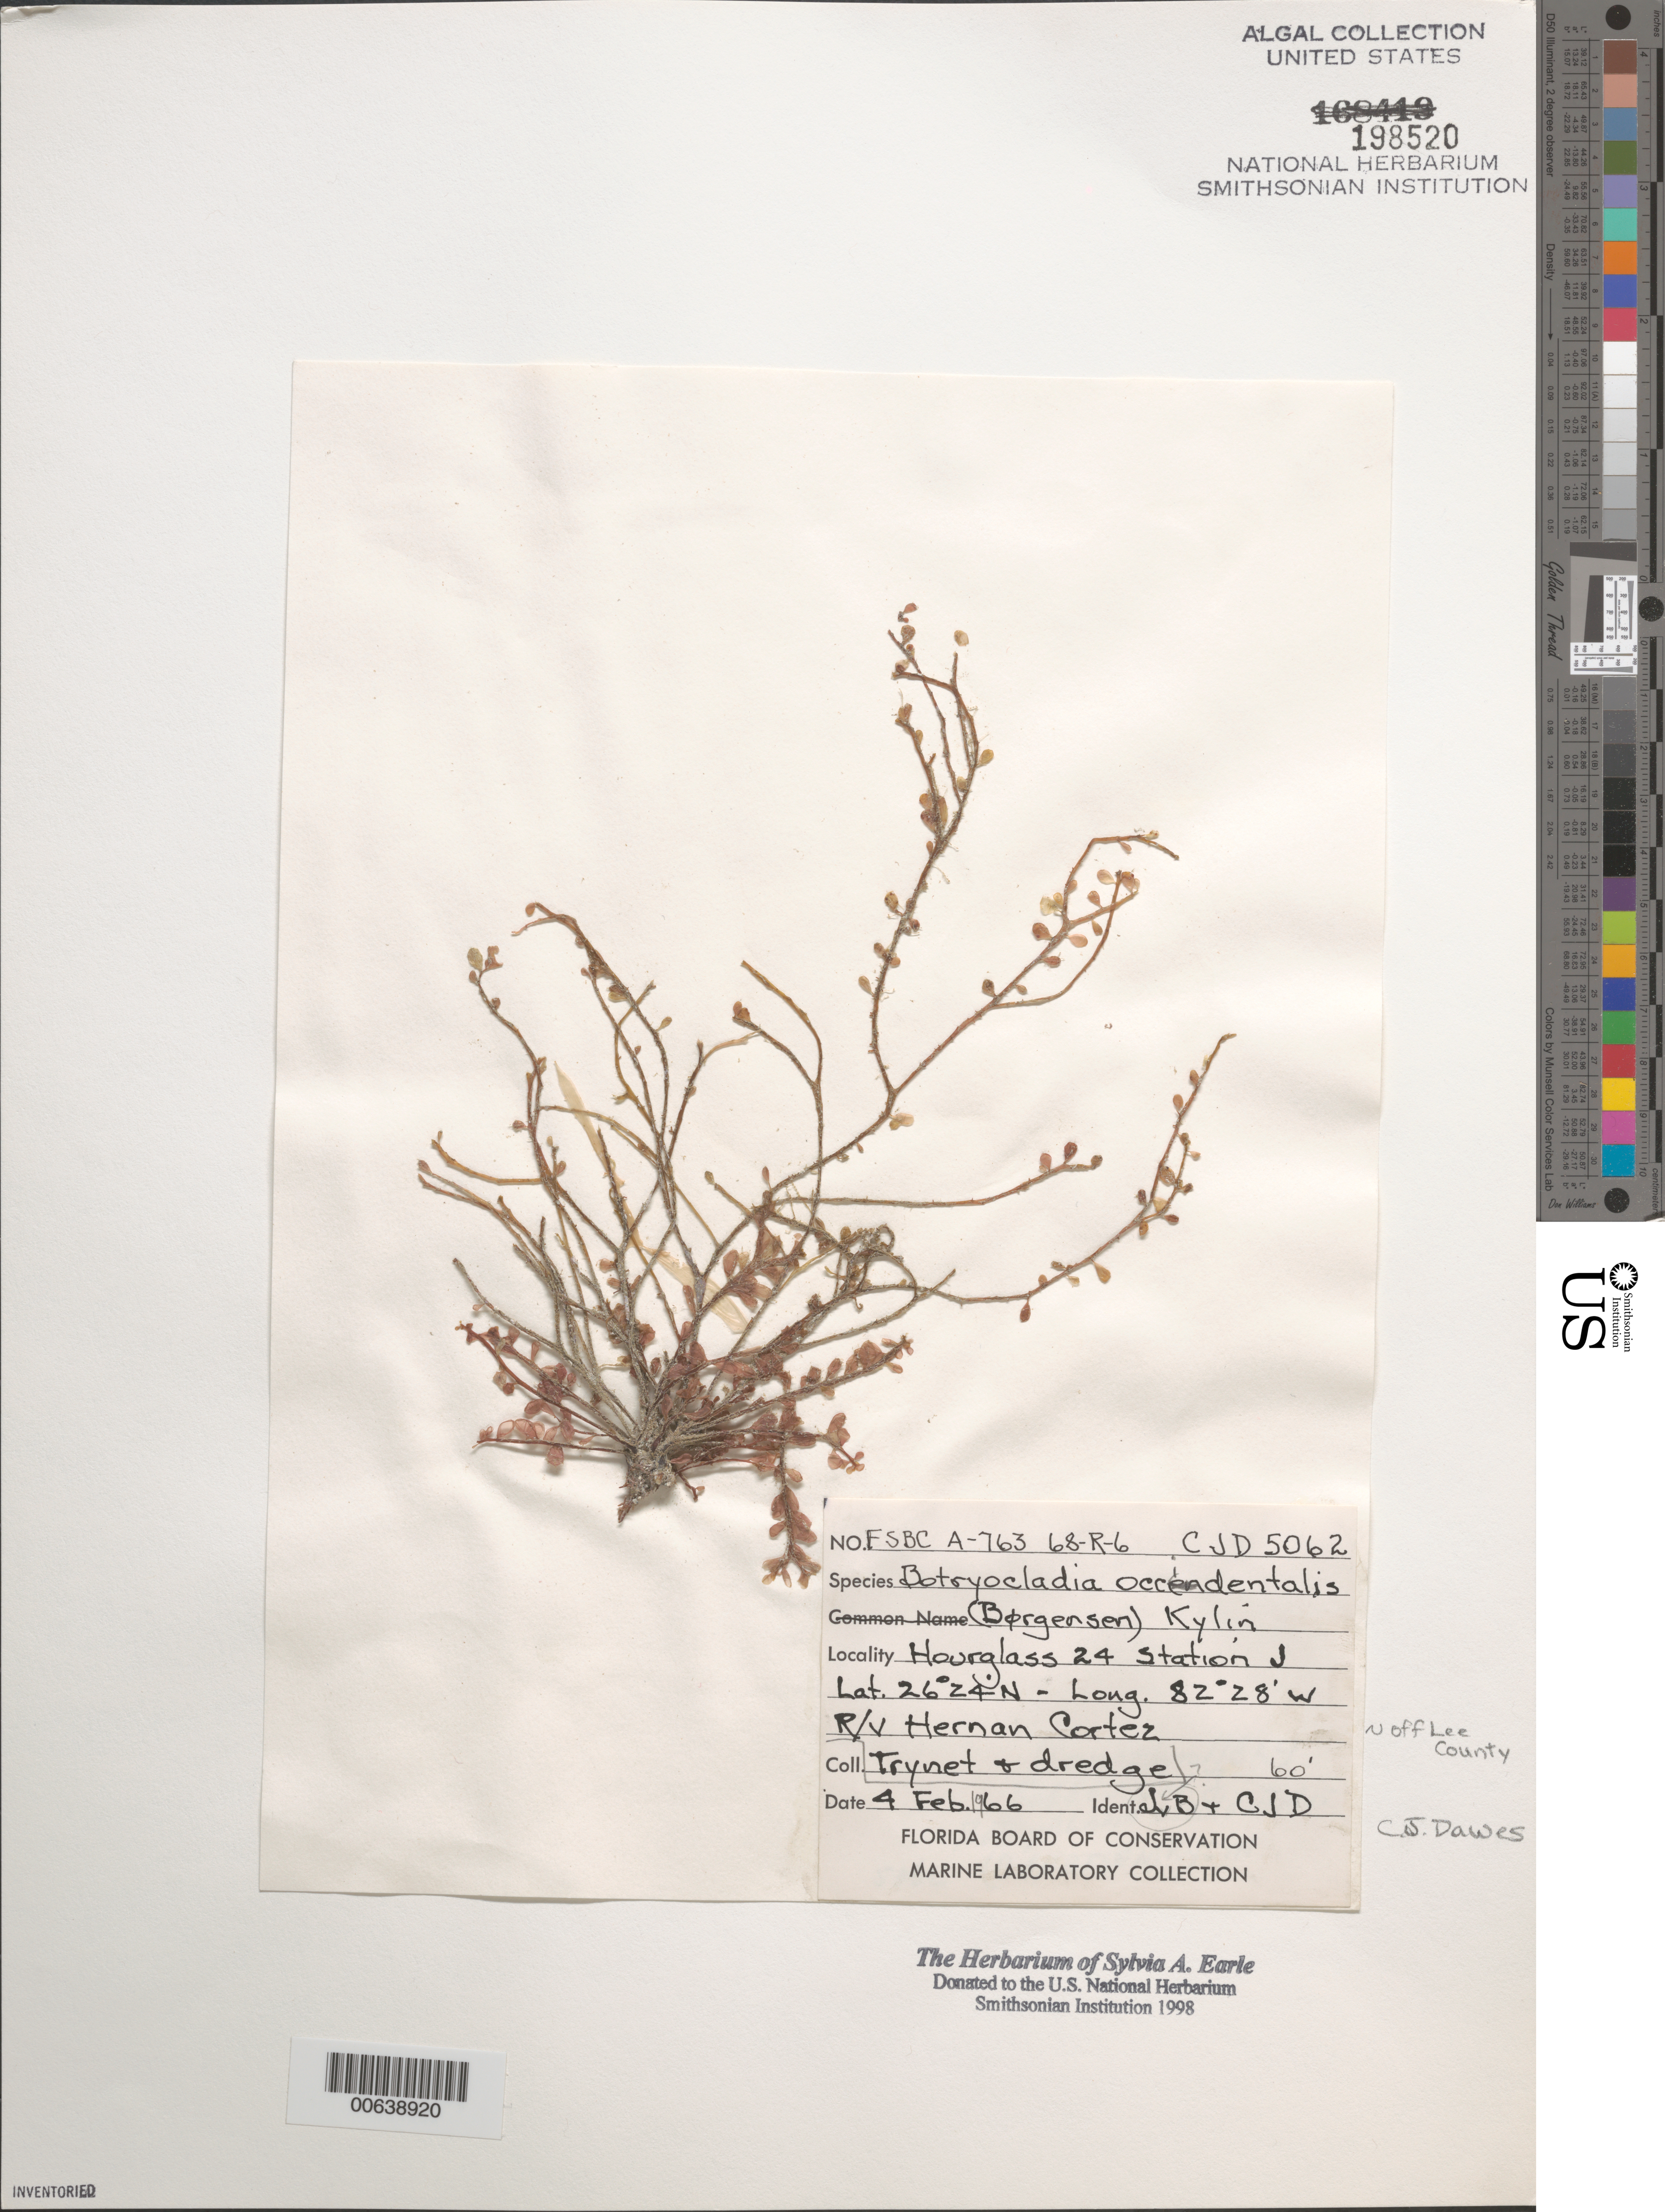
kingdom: Plantae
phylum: Rhodophyta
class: Florideophyceae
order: Rhodymeniales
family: Rhodymeniaceae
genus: Botryocladia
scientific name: Botryocladia occidentalis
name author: (Børgesen) Kylin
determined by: Dawes, C. J.; B., -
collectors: C. Dawes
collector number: CJD 5062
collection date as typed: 04 Feb 1966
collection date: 1966-02-04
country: United States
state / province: Florida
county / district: Lee County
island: Sanibel Island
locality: Sanibel Island area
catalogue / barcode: US 198520